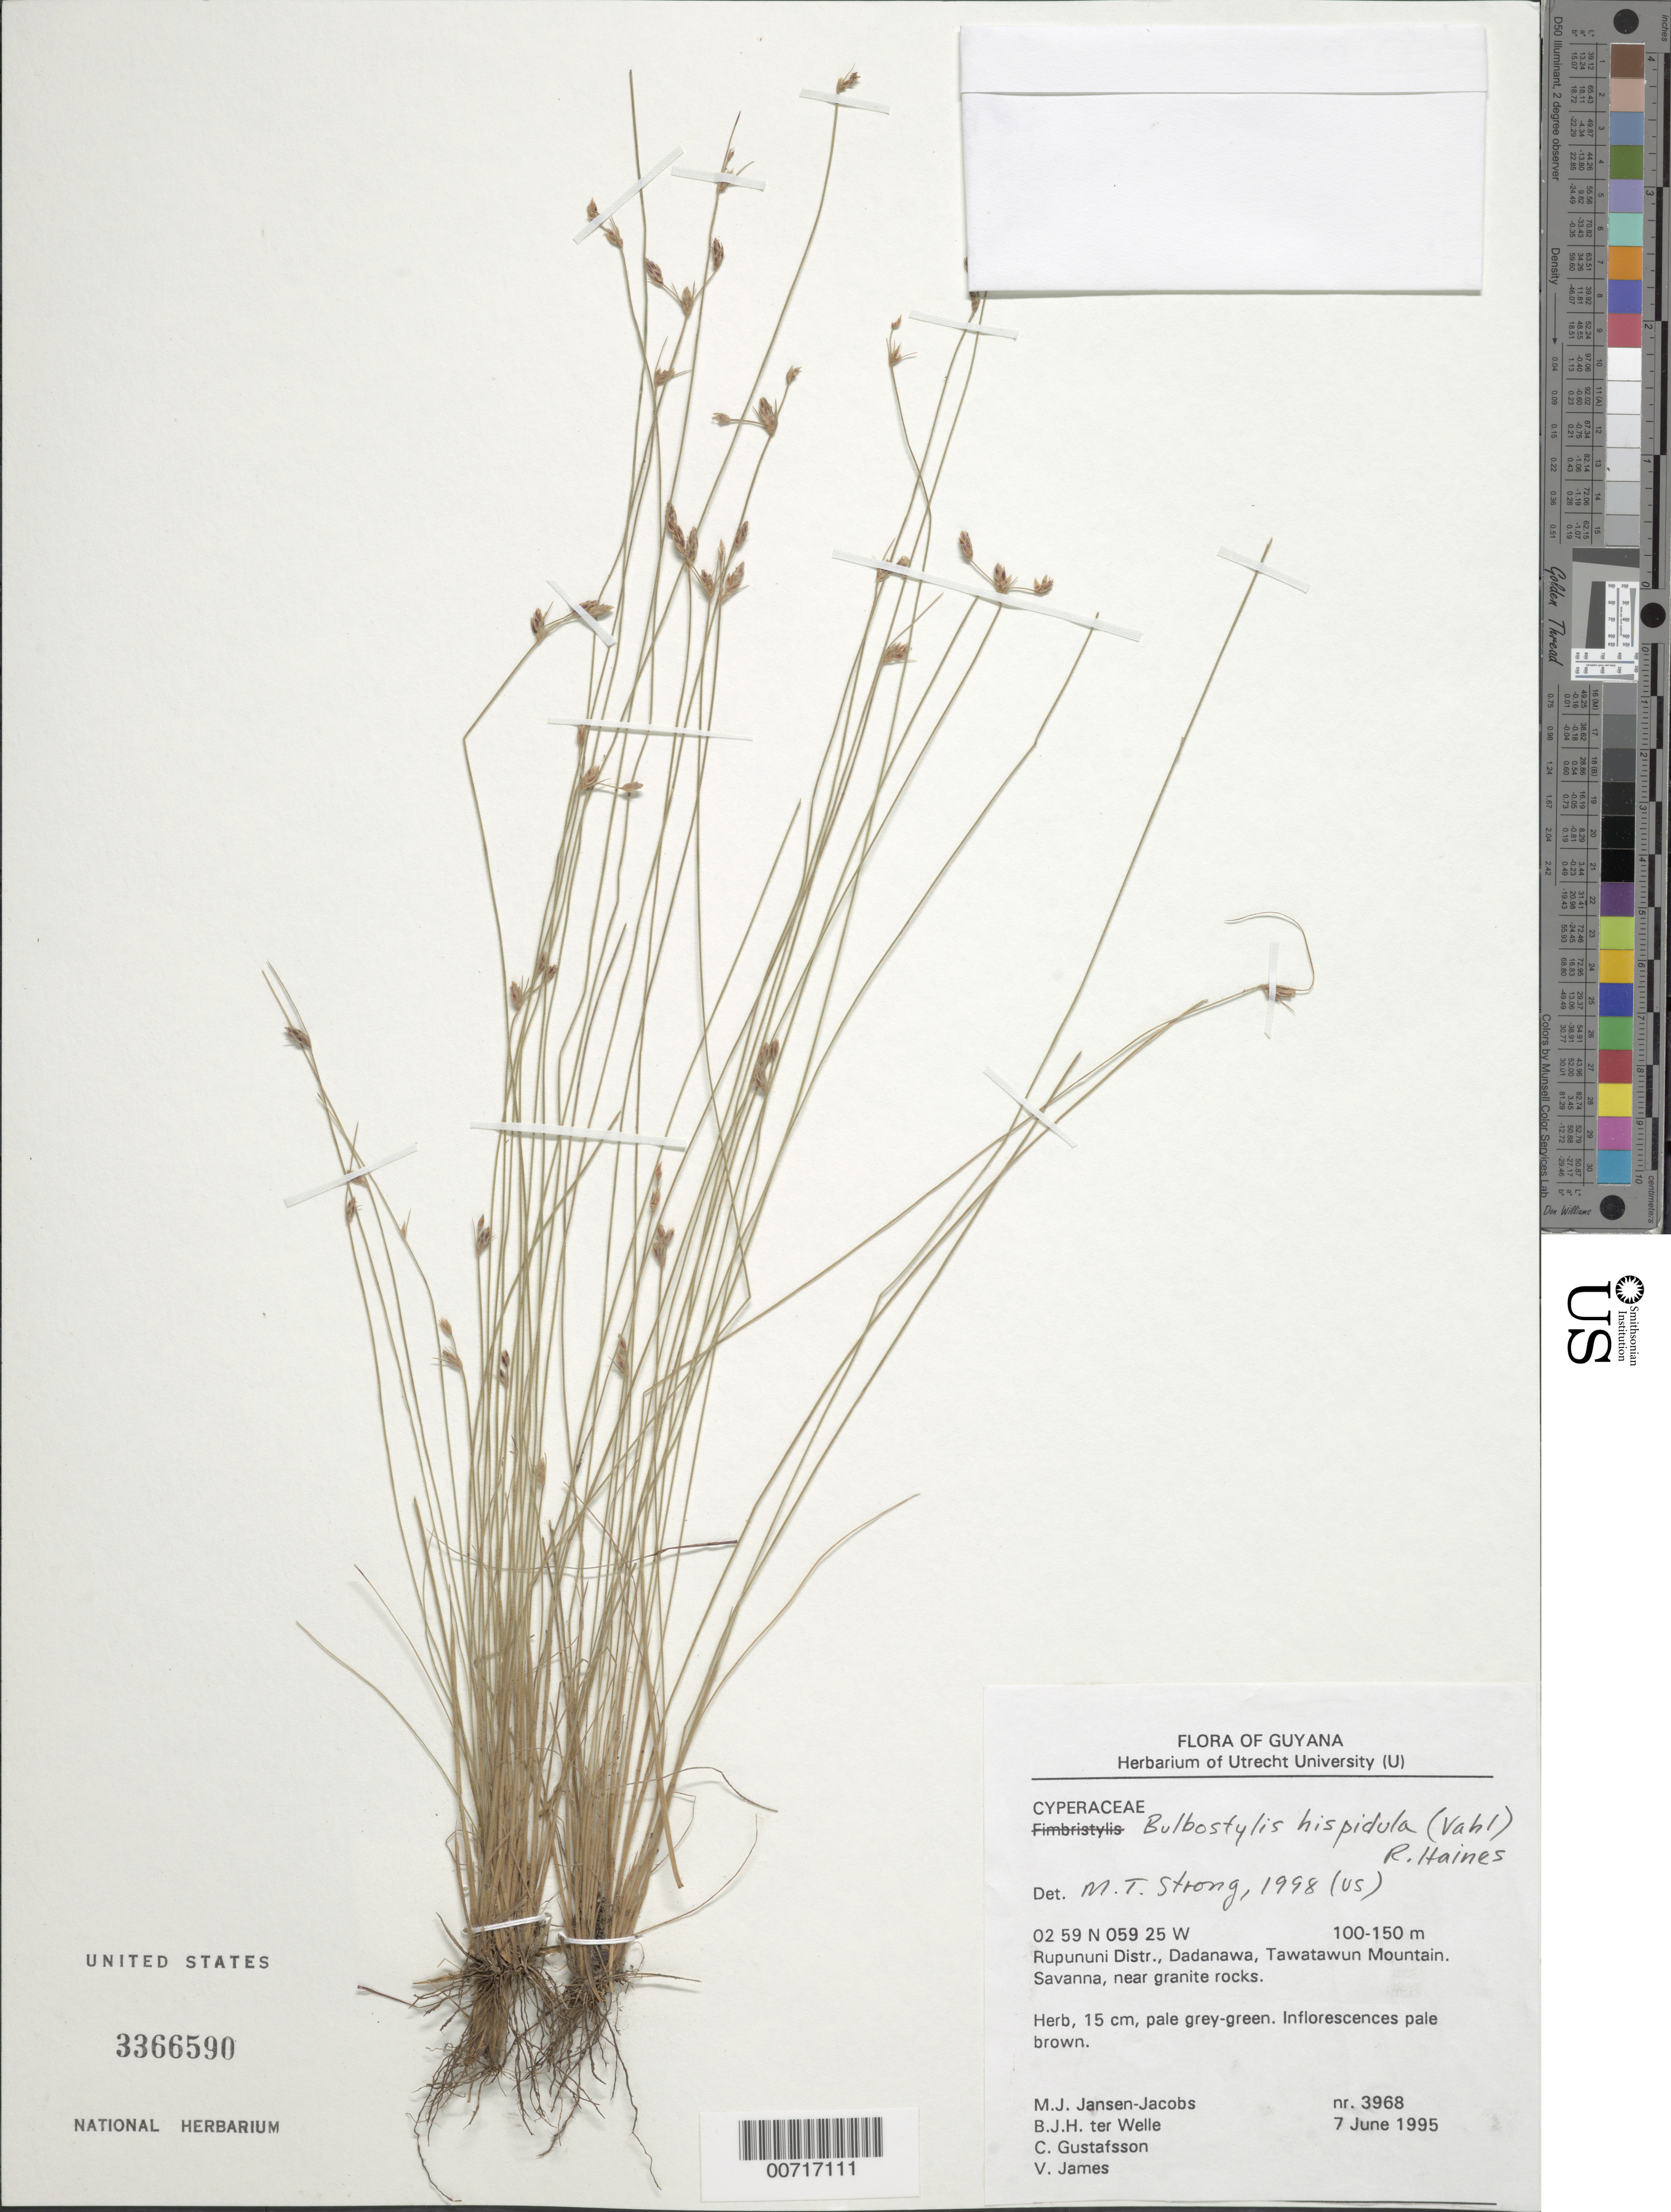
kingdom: Plantae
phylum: Tracheophyta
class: Liliopsida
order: Poales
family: Cyperaceae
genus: Bulbostylis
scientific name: Bulbostylis hispidula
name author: (Vahl) R.W. Haines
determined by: Strong, M. T., (US), Smithsonian Institution - National Museum of Natural History (UNITED STATES)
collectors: M. J. Jansen-Jacobs, B. Welle, C. G. Gustafsson & V. James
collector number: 3968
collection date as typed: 7-Jun-95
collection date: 1995-06-07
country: Guyana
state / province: U. Takutu-U. Essequibo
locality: Dadanawa, Tawatawun Mt., Rupununi District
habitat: Savanna, near granite rocks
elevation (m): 100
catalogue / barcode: US 3366590